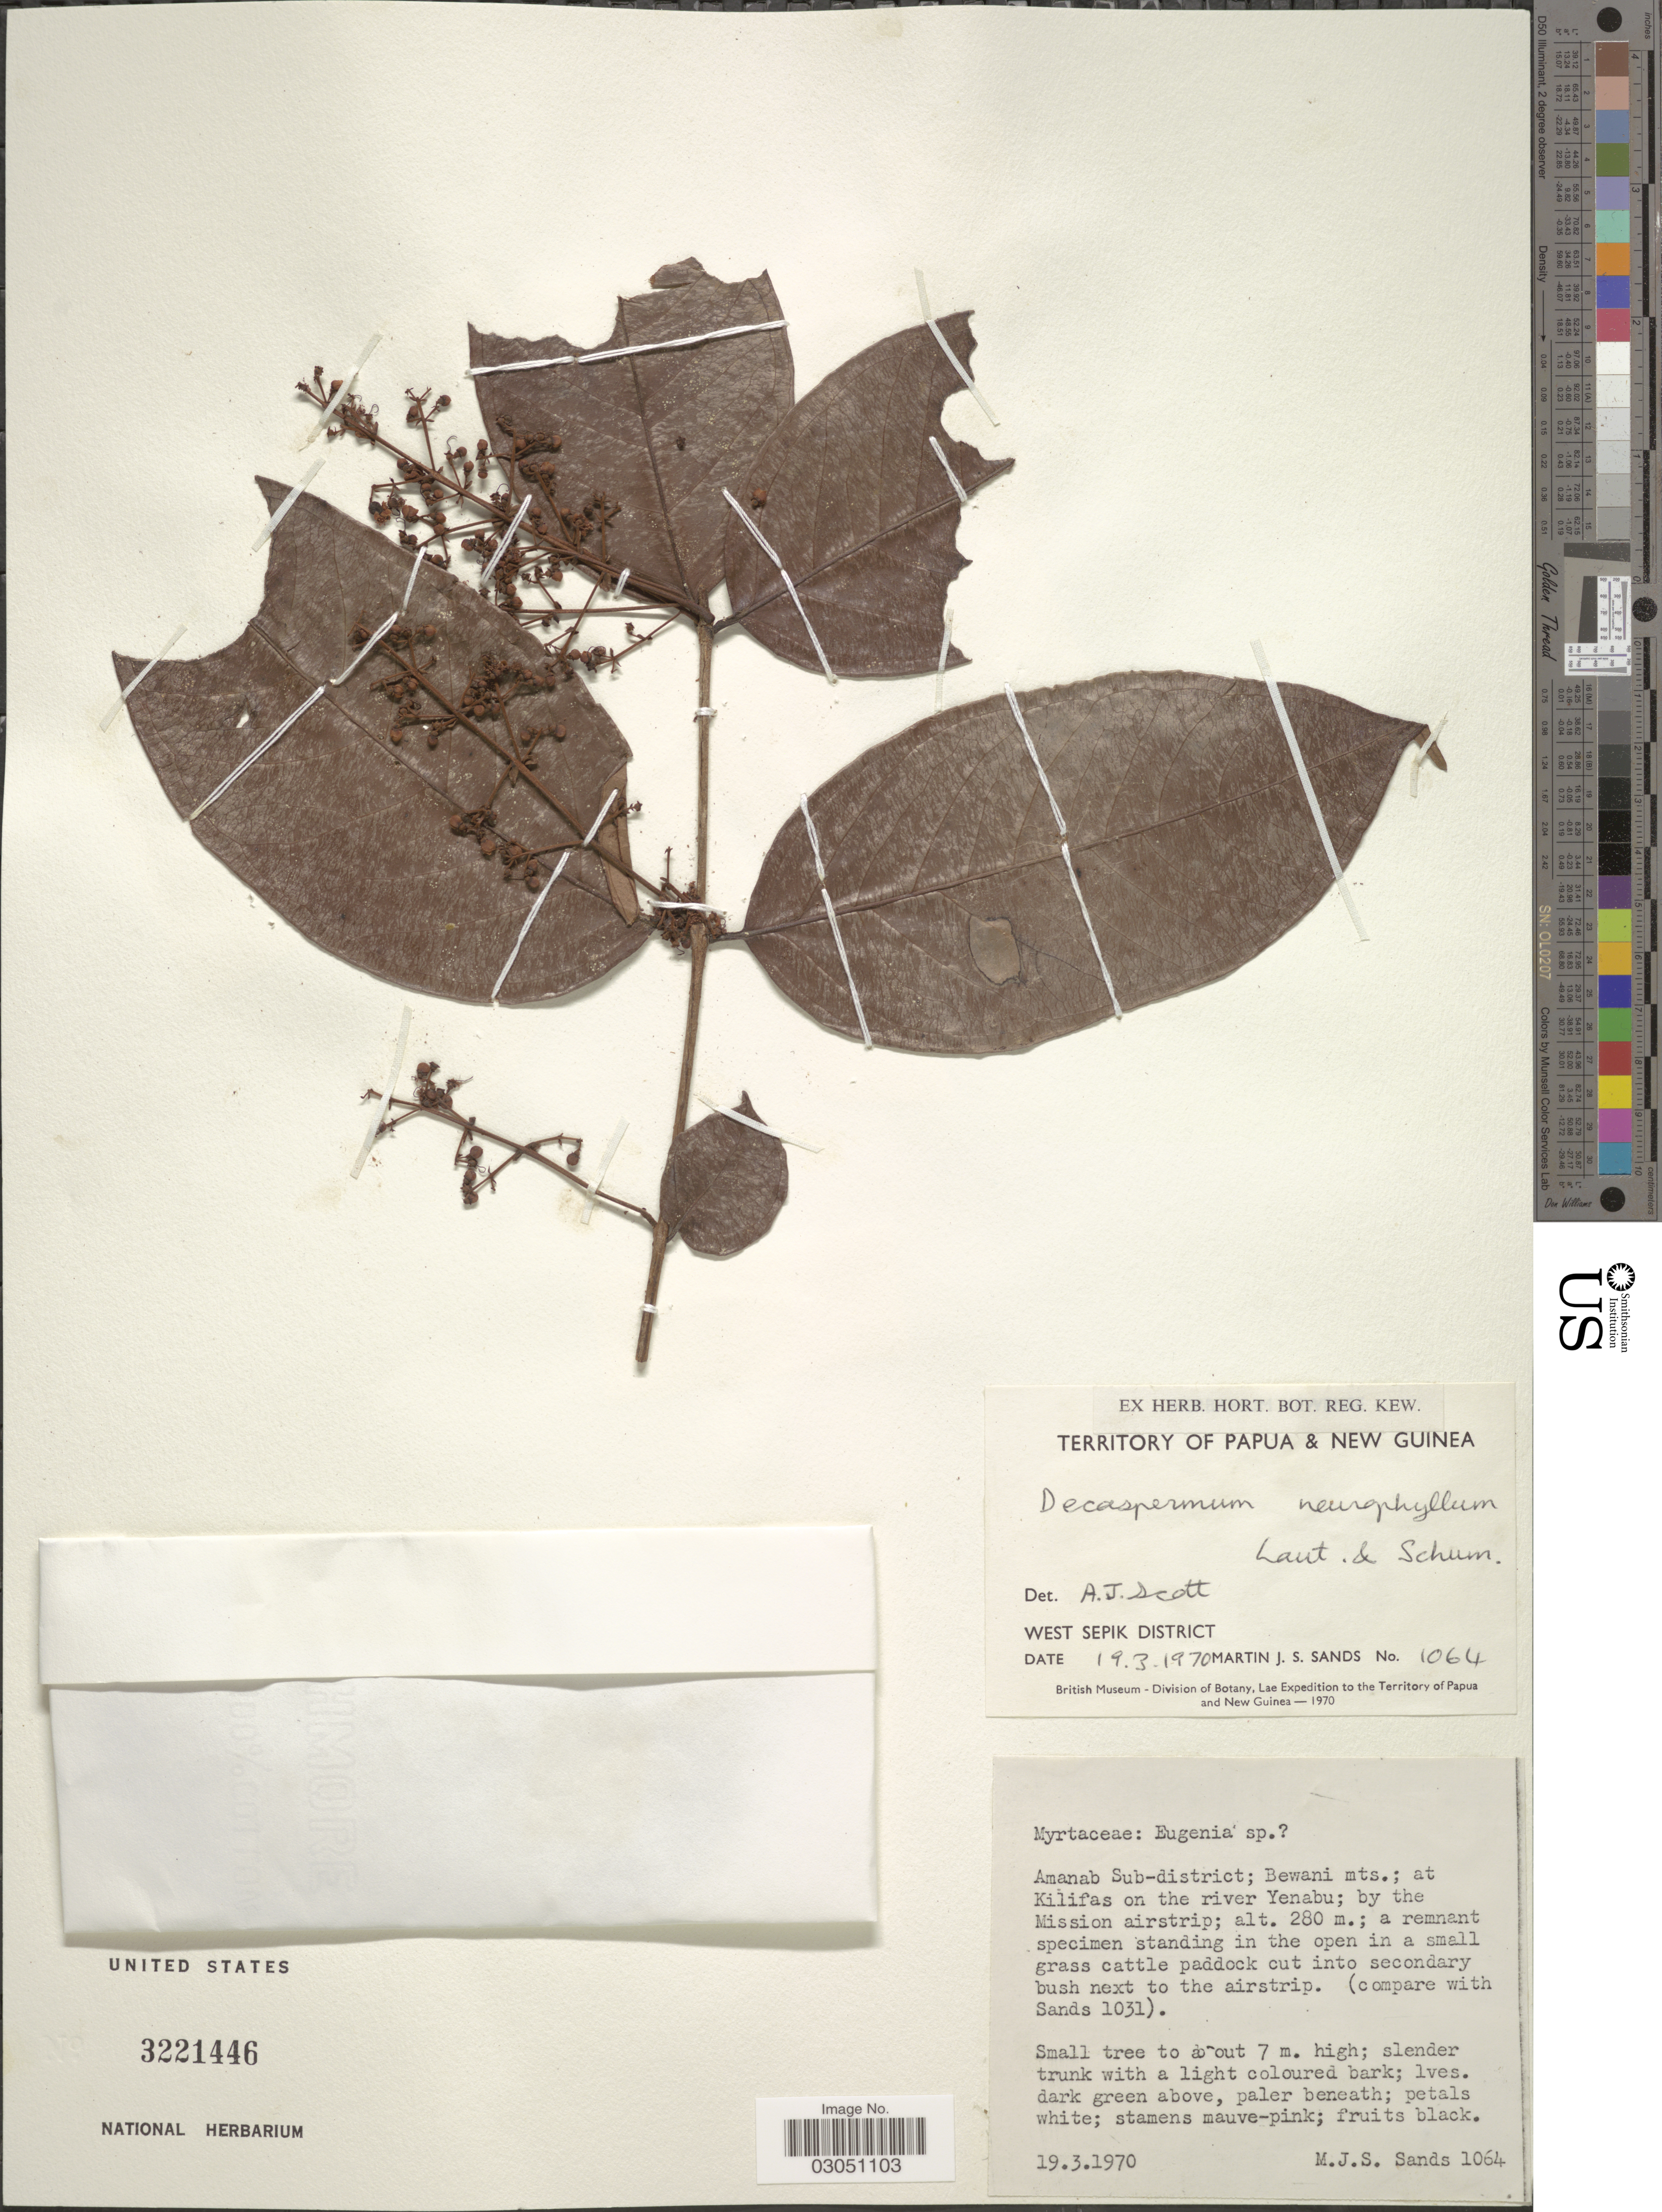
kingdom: Plantae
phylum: Tracheophyta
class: Magnoliopsida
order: Myrtales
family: Myrtaceae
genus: Decaspermum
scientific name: Decaspermum neurophyllum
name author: K. Schum. & Lauterb.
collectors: M. Sands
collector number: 1064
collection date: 1970-03-19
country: Papua New Guinea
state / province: Sandaun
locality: Territory of Papua & New Guinea. West Sepik District. Amanab Sub-district; Bewani mts.; at Kilifas on the river Yenabu; by the Mission airstrip.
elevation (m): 280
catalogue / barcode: US 3221446